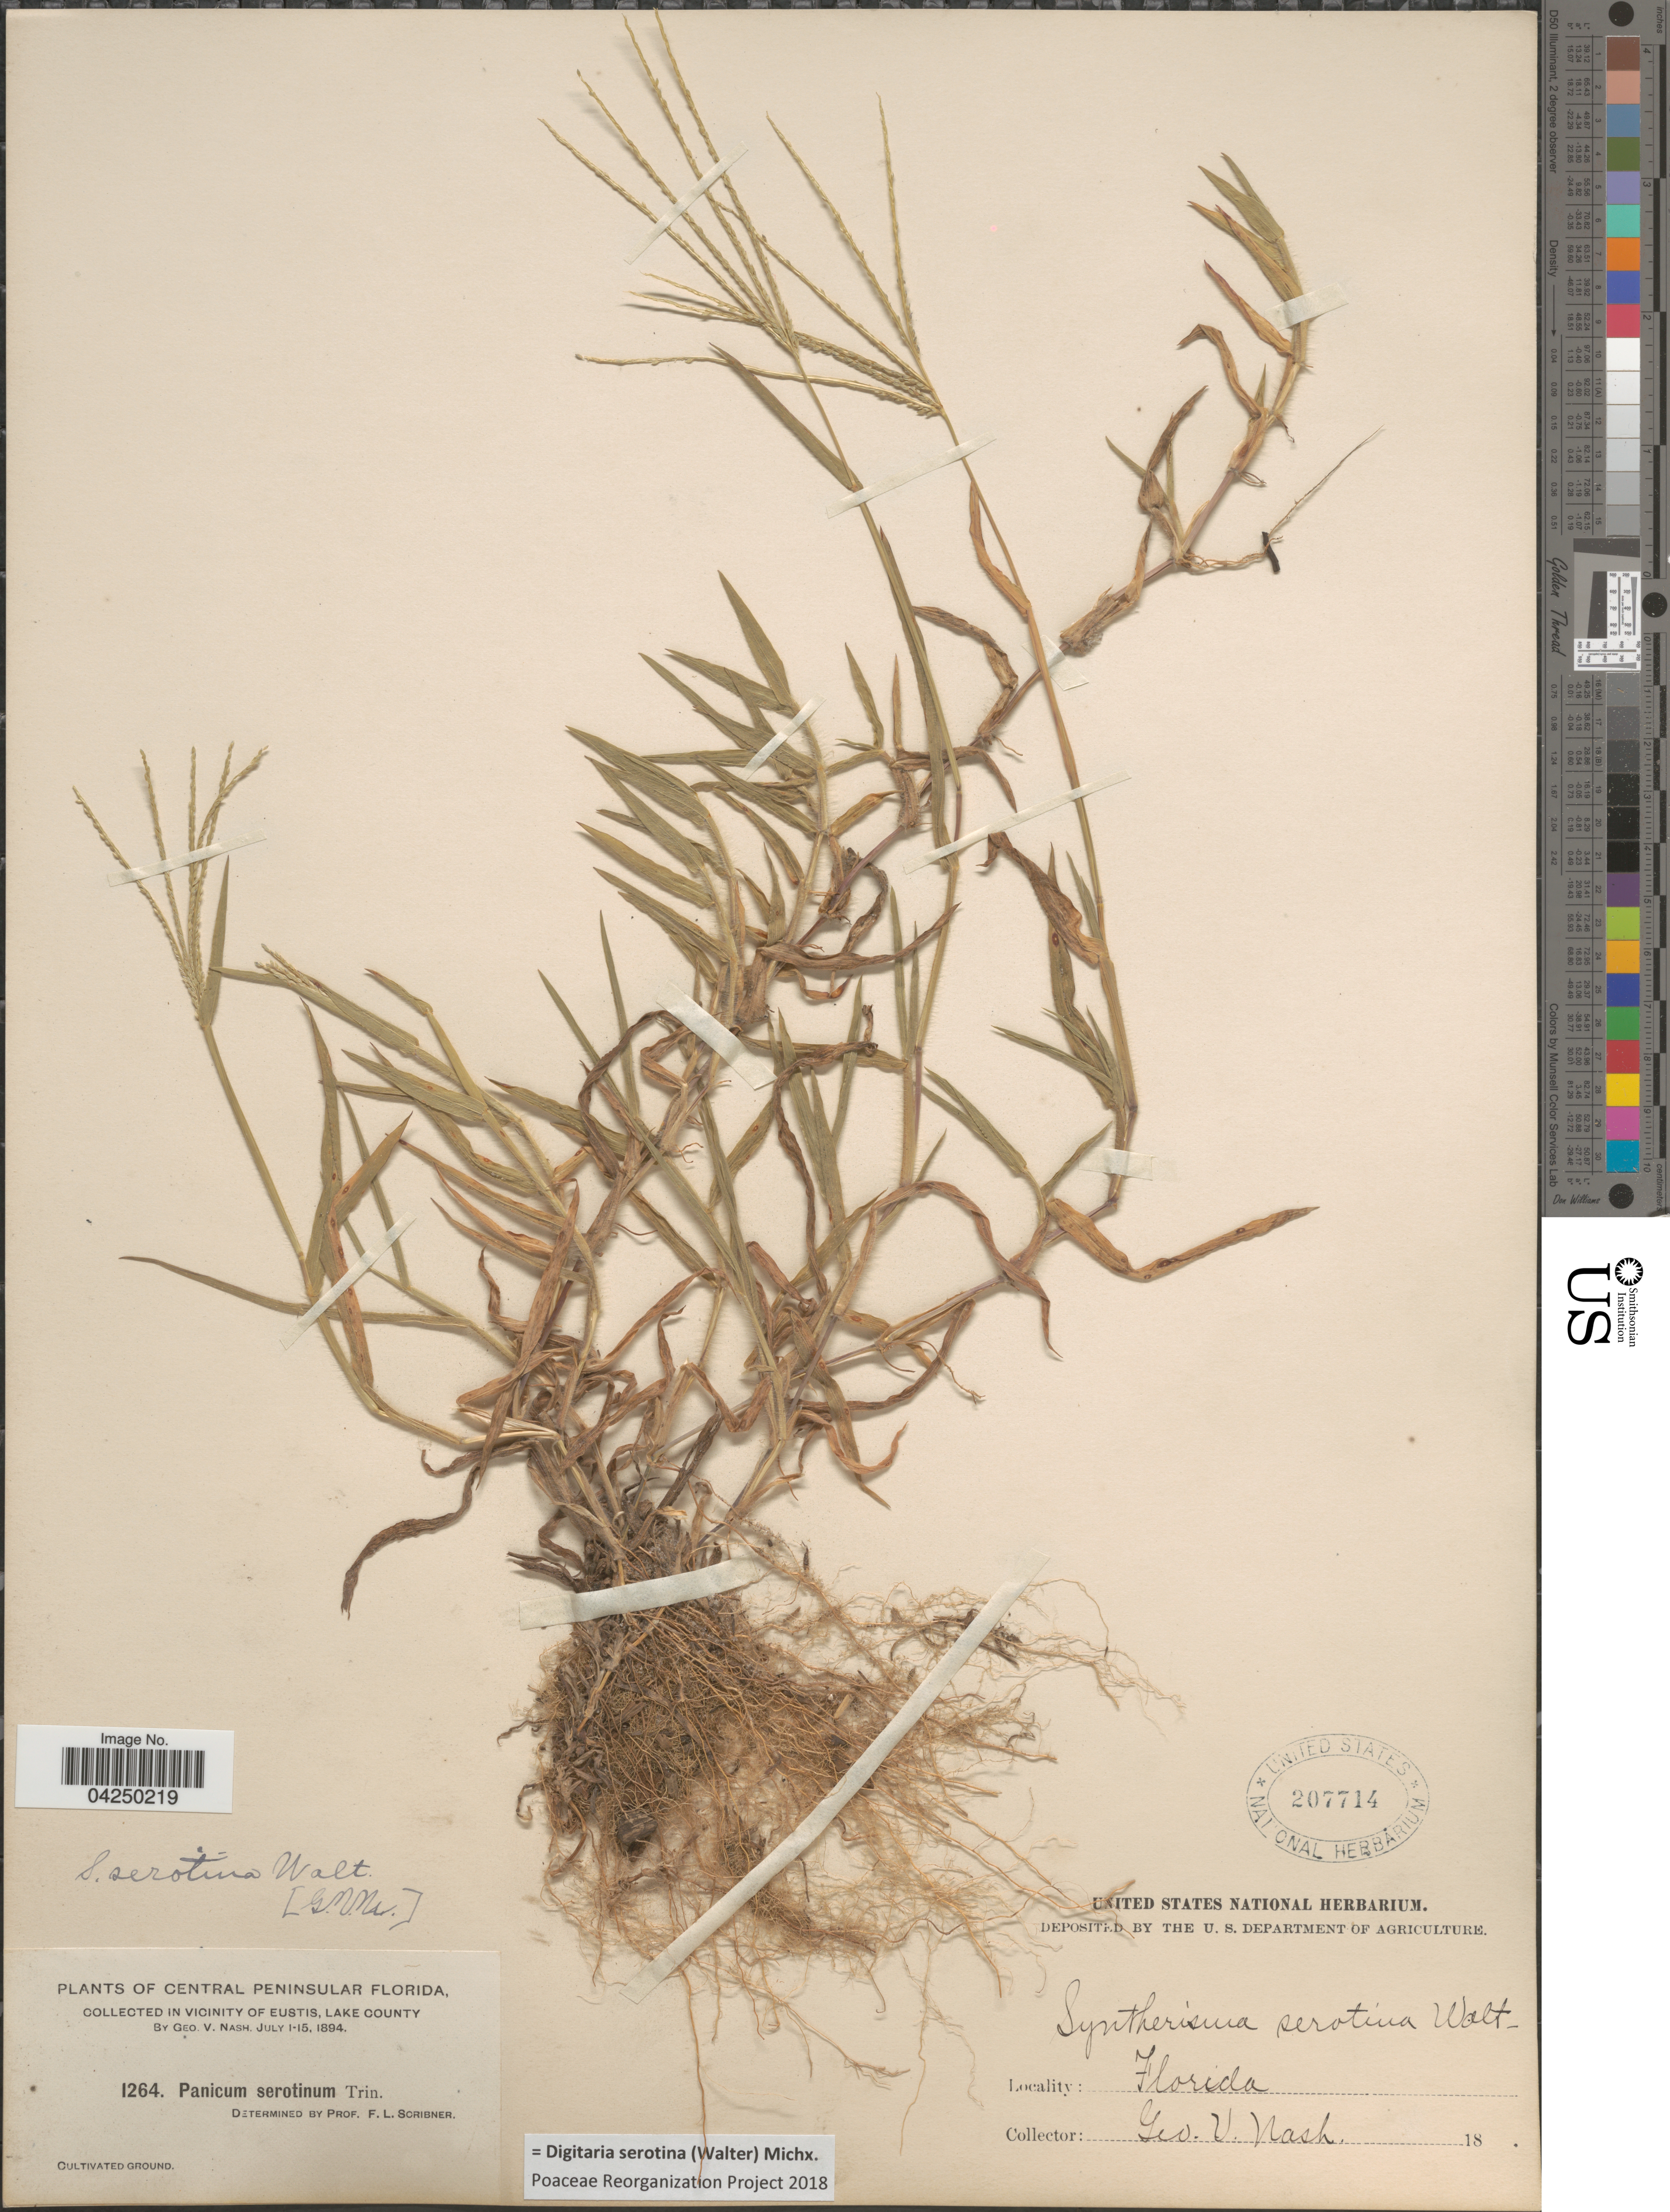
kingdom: Plantae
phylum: Tracheophyta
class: Liliopsida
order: Poales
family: Poaceae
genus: Digitaria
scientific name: Digitaria serotina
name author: (Walter) Michx.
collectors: G. V. Nash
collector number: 1264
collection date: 1894-07-01/1894-07-15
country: United States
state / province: Florida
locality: Central Peninsular Florida. In vicinity of Eustis, Lake County. Cultivated ground.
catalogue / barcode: US 207714